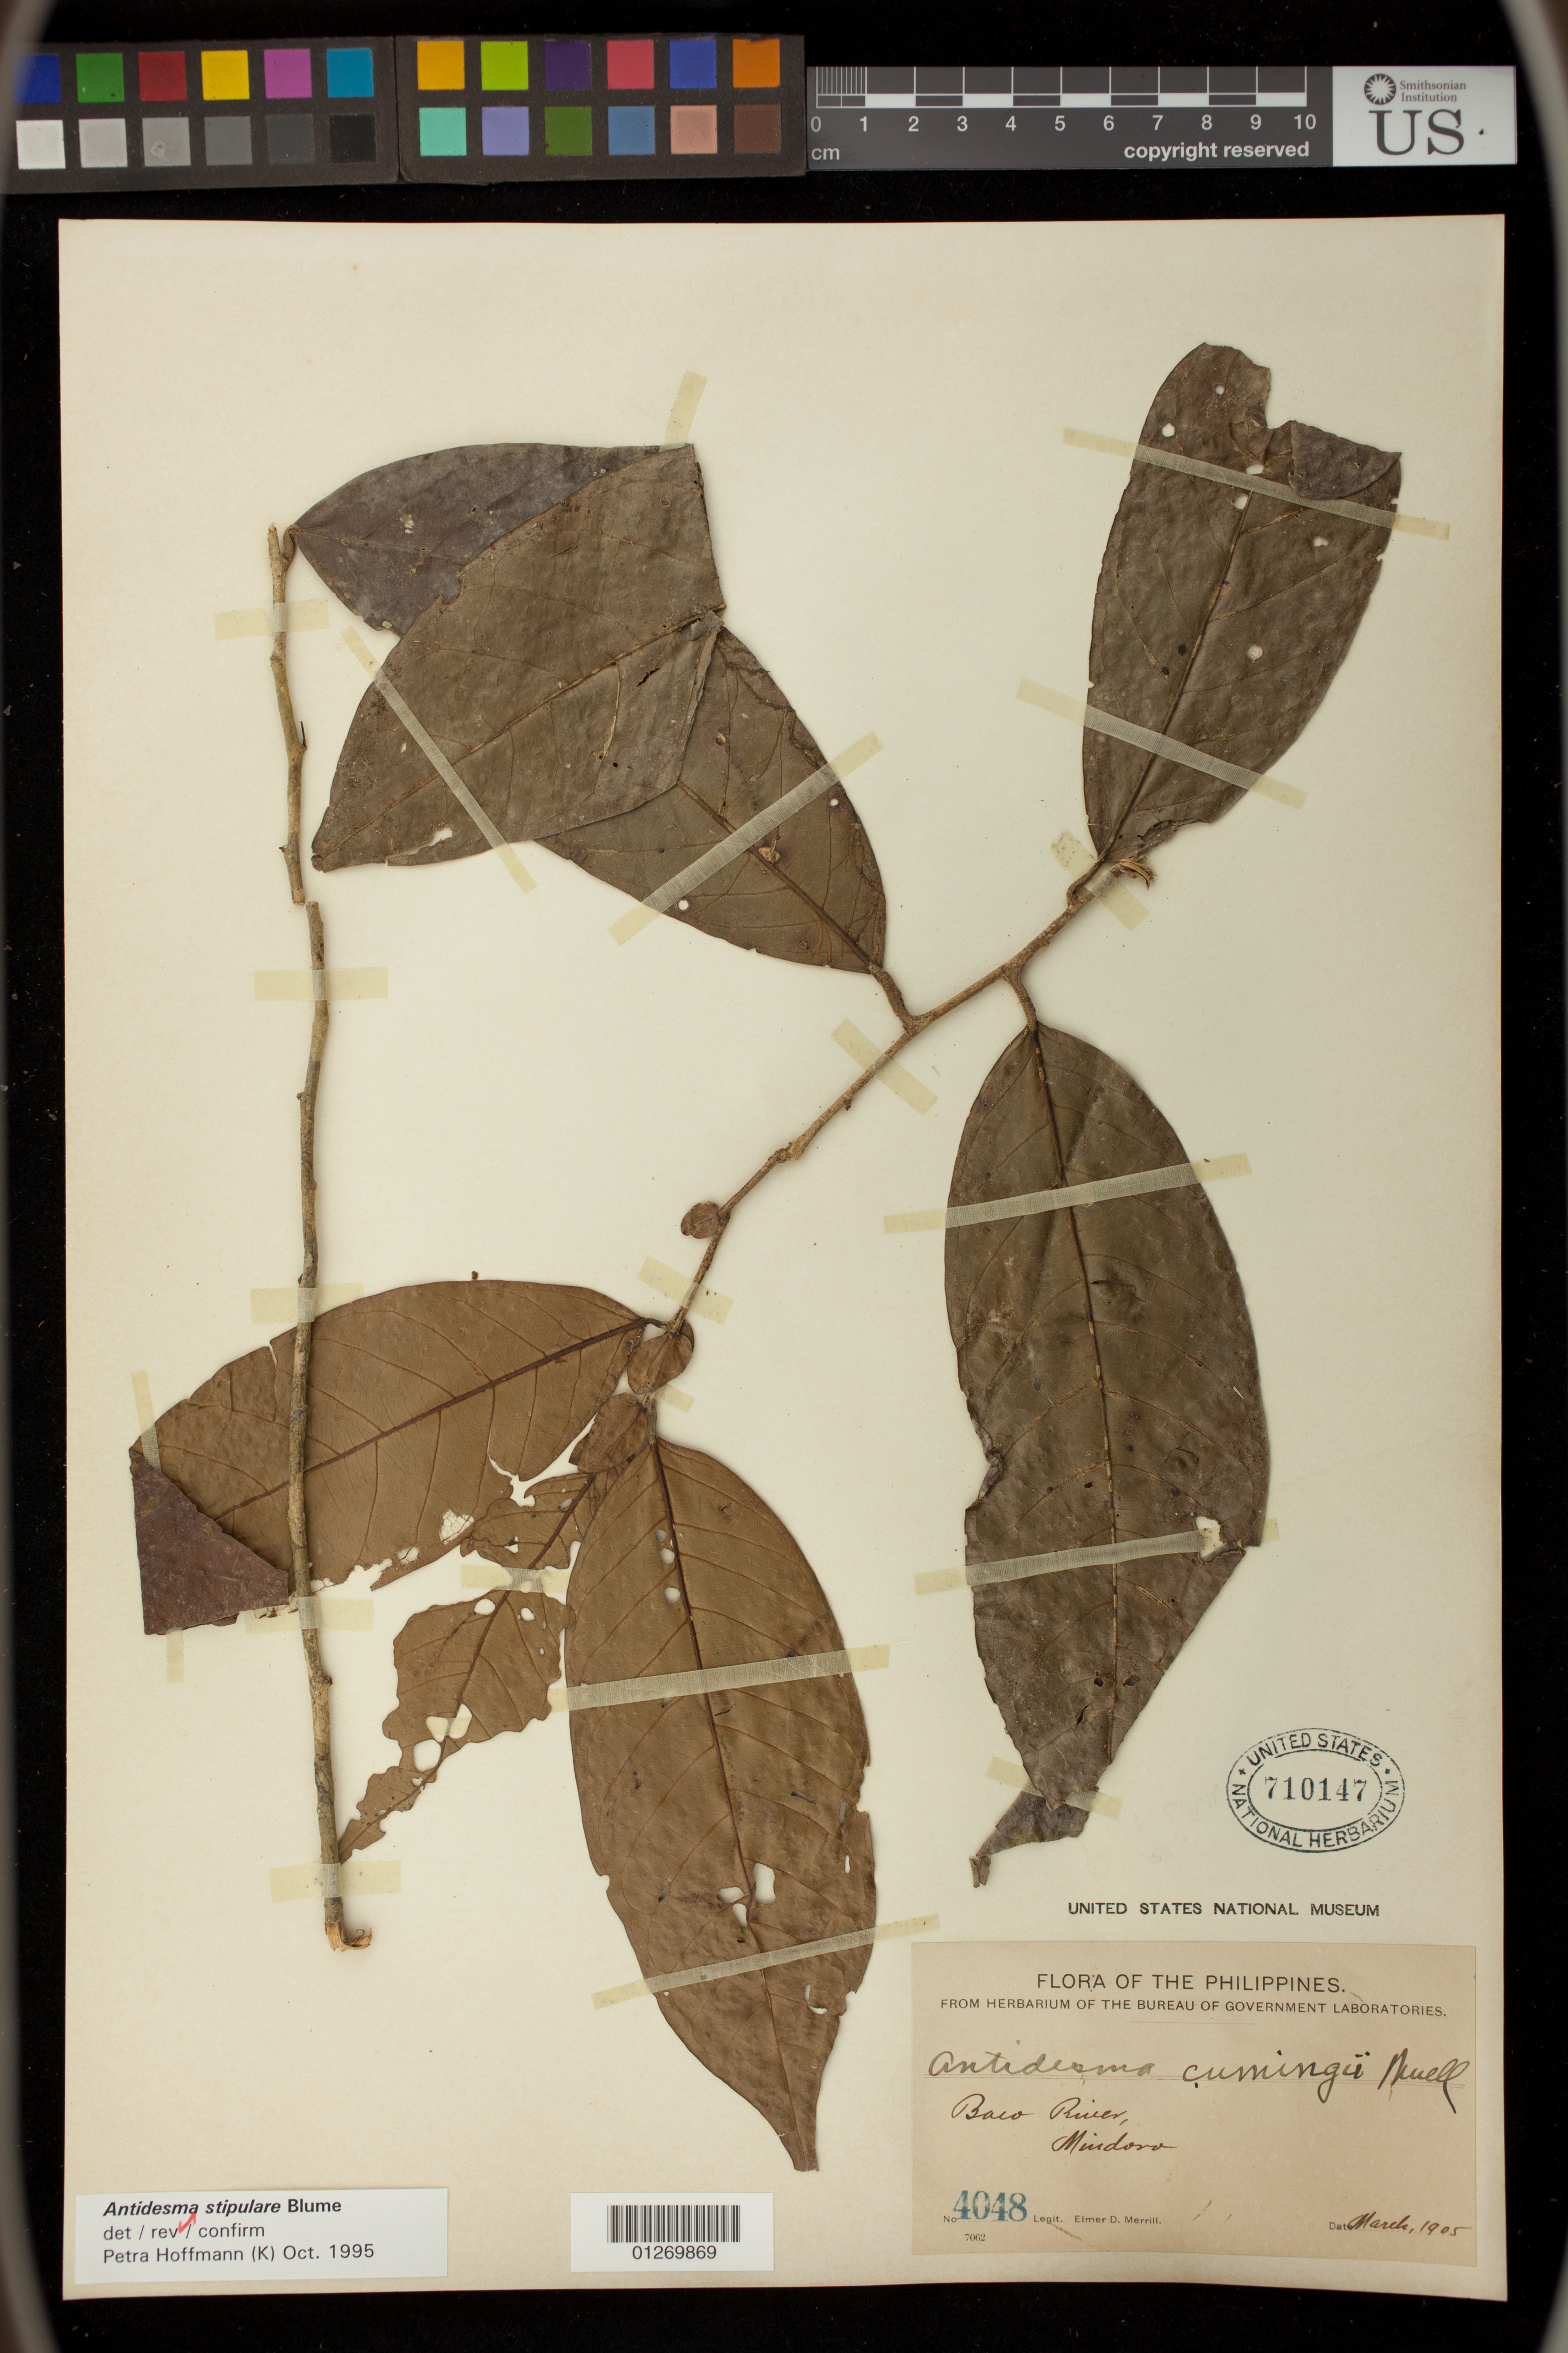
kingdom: Plantae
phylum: Tracheophyta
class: Magnoliopsida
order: Malpighiales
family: Phyllanthaceae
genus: Antidesma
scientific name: Antidesma stipulare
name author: Blume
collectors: E. D. Merrill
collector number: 4048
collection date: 1905-03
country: Philippines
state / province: Mimaropa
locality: Baco River, Mindoro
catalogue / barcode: US 710147